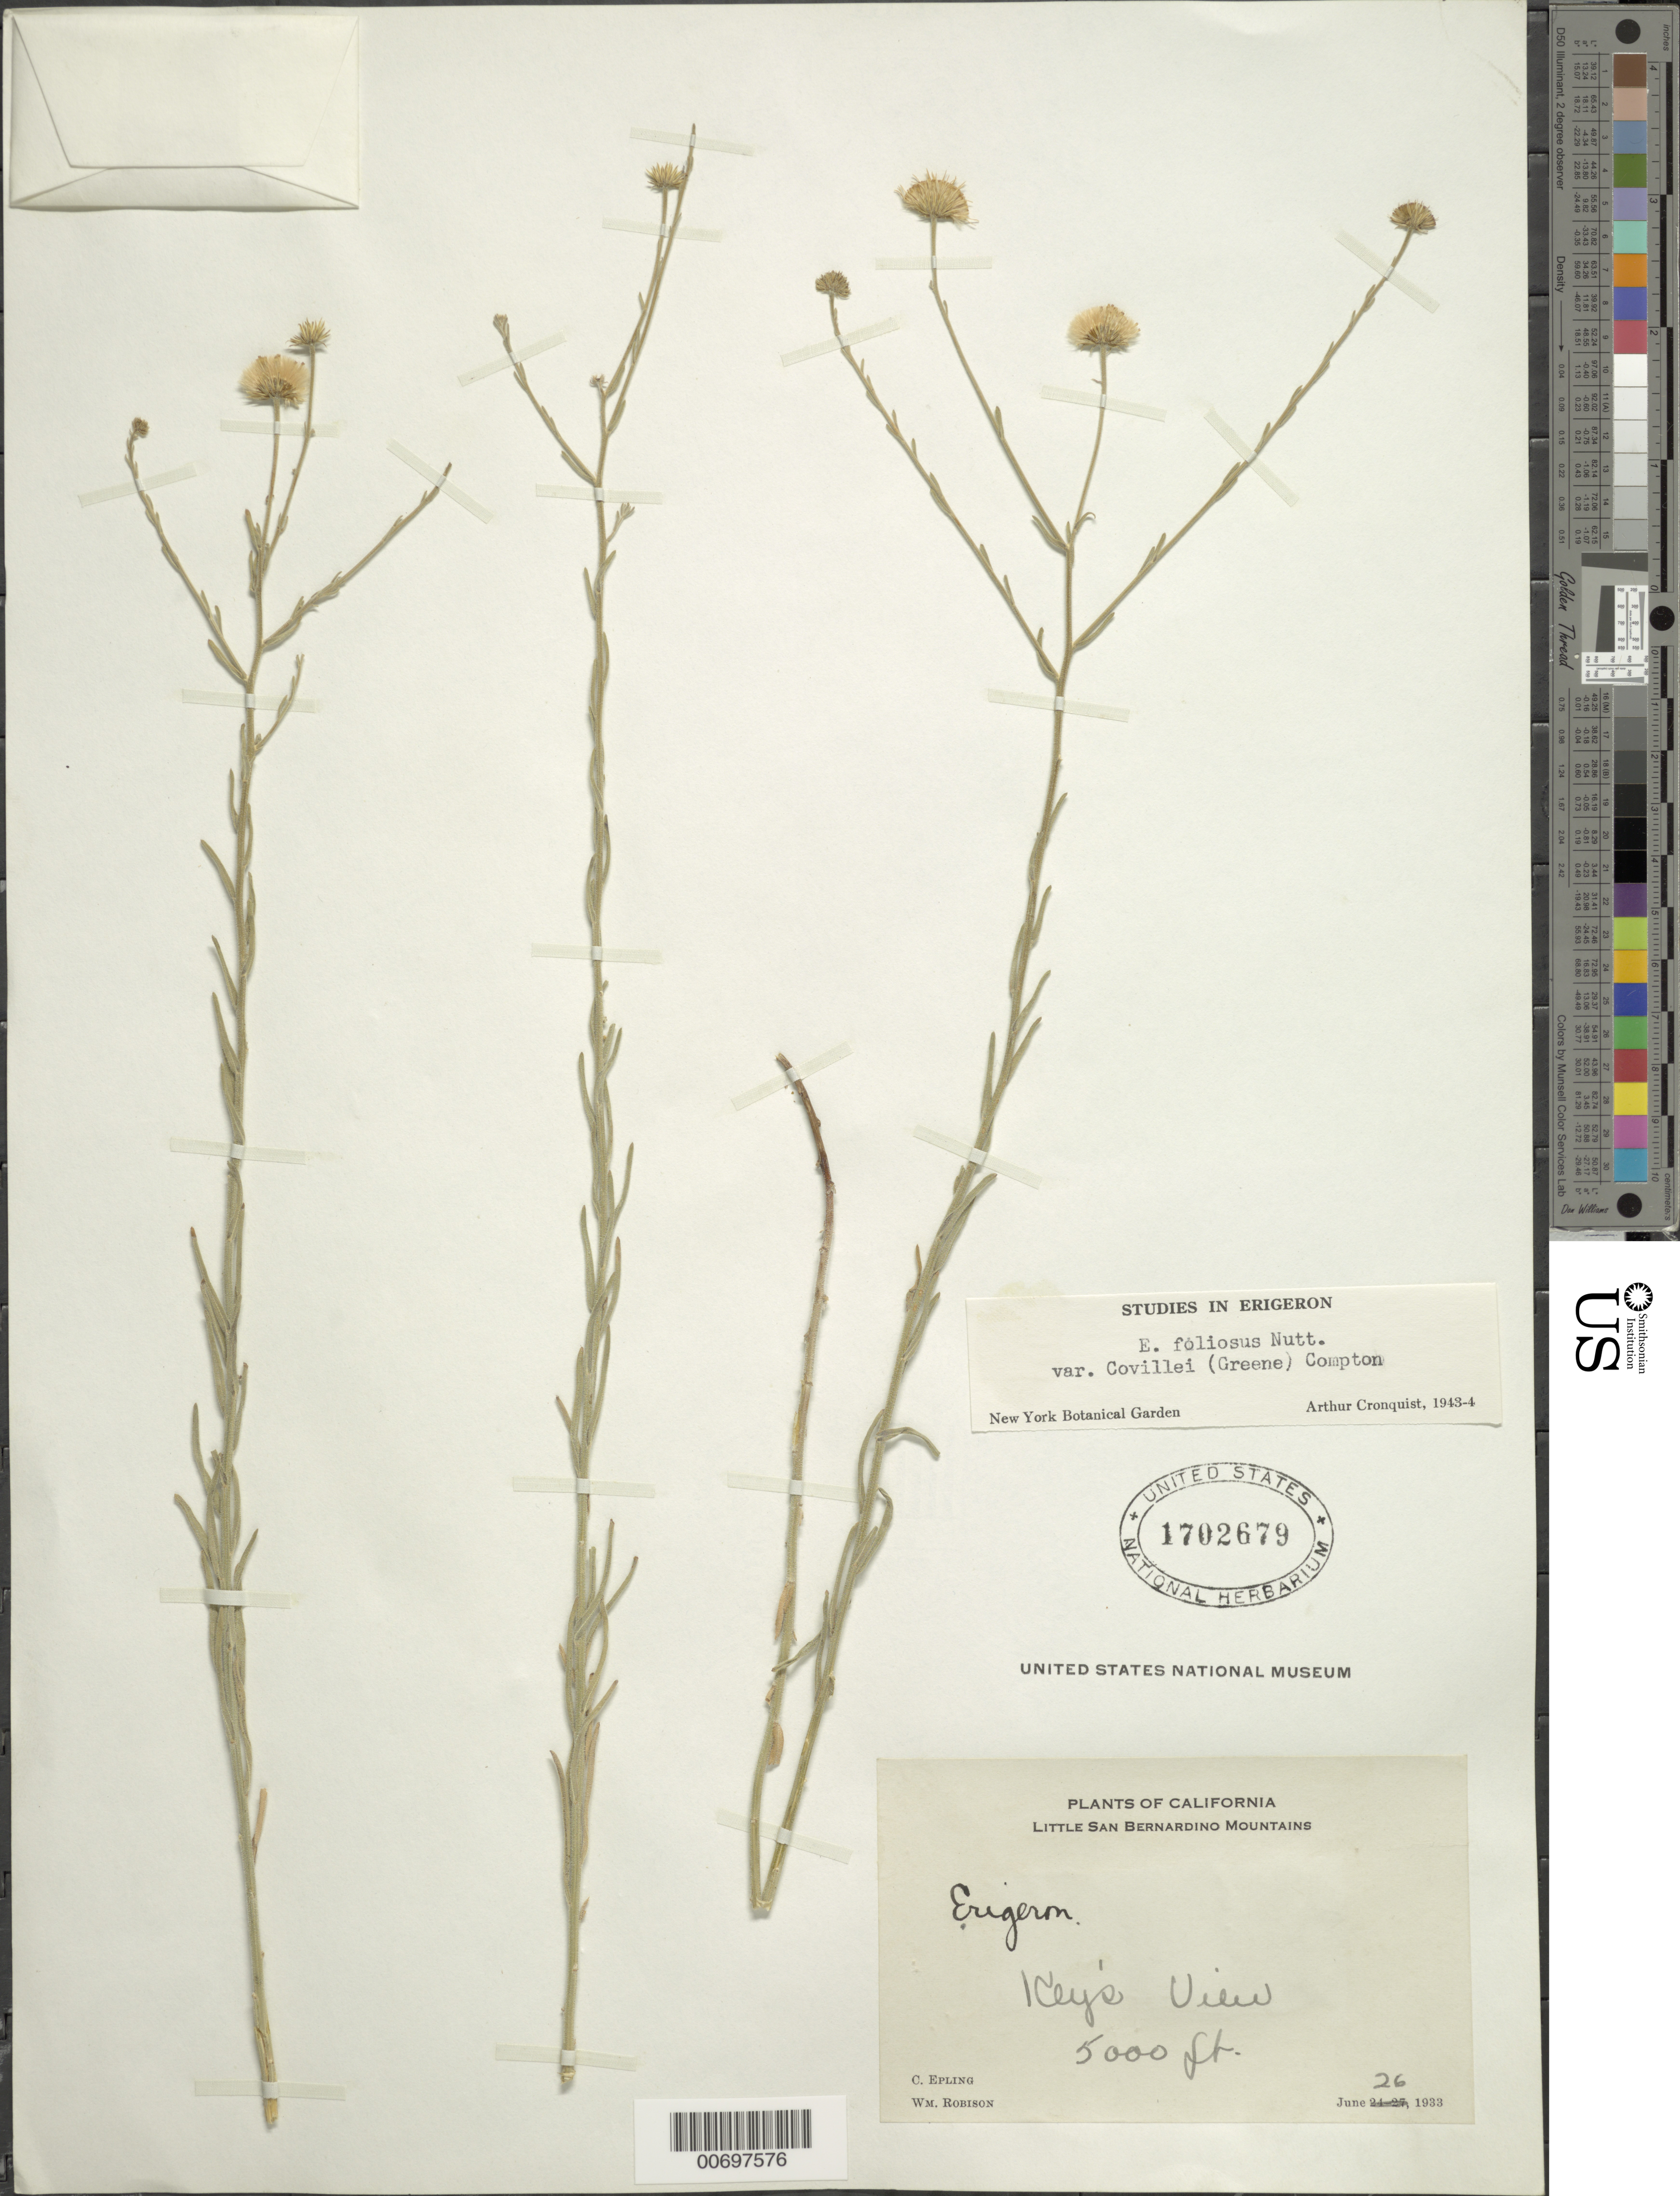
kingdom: Plantae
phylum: Tracheophyta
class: Magnoliopsida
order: Asterales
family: Asteraceae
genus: Erigeron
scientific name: Erigeron foliosus var. covillei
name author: Nutt.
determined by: Cronquist, A. J.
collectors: C. C. Epling & W. Robison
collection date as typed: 26 Jun 1933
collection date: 1933-06-26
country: United States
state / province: California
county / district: San Bernardino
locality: Little San Bernardino Mts.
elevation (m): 1524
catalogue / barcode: US 1702679